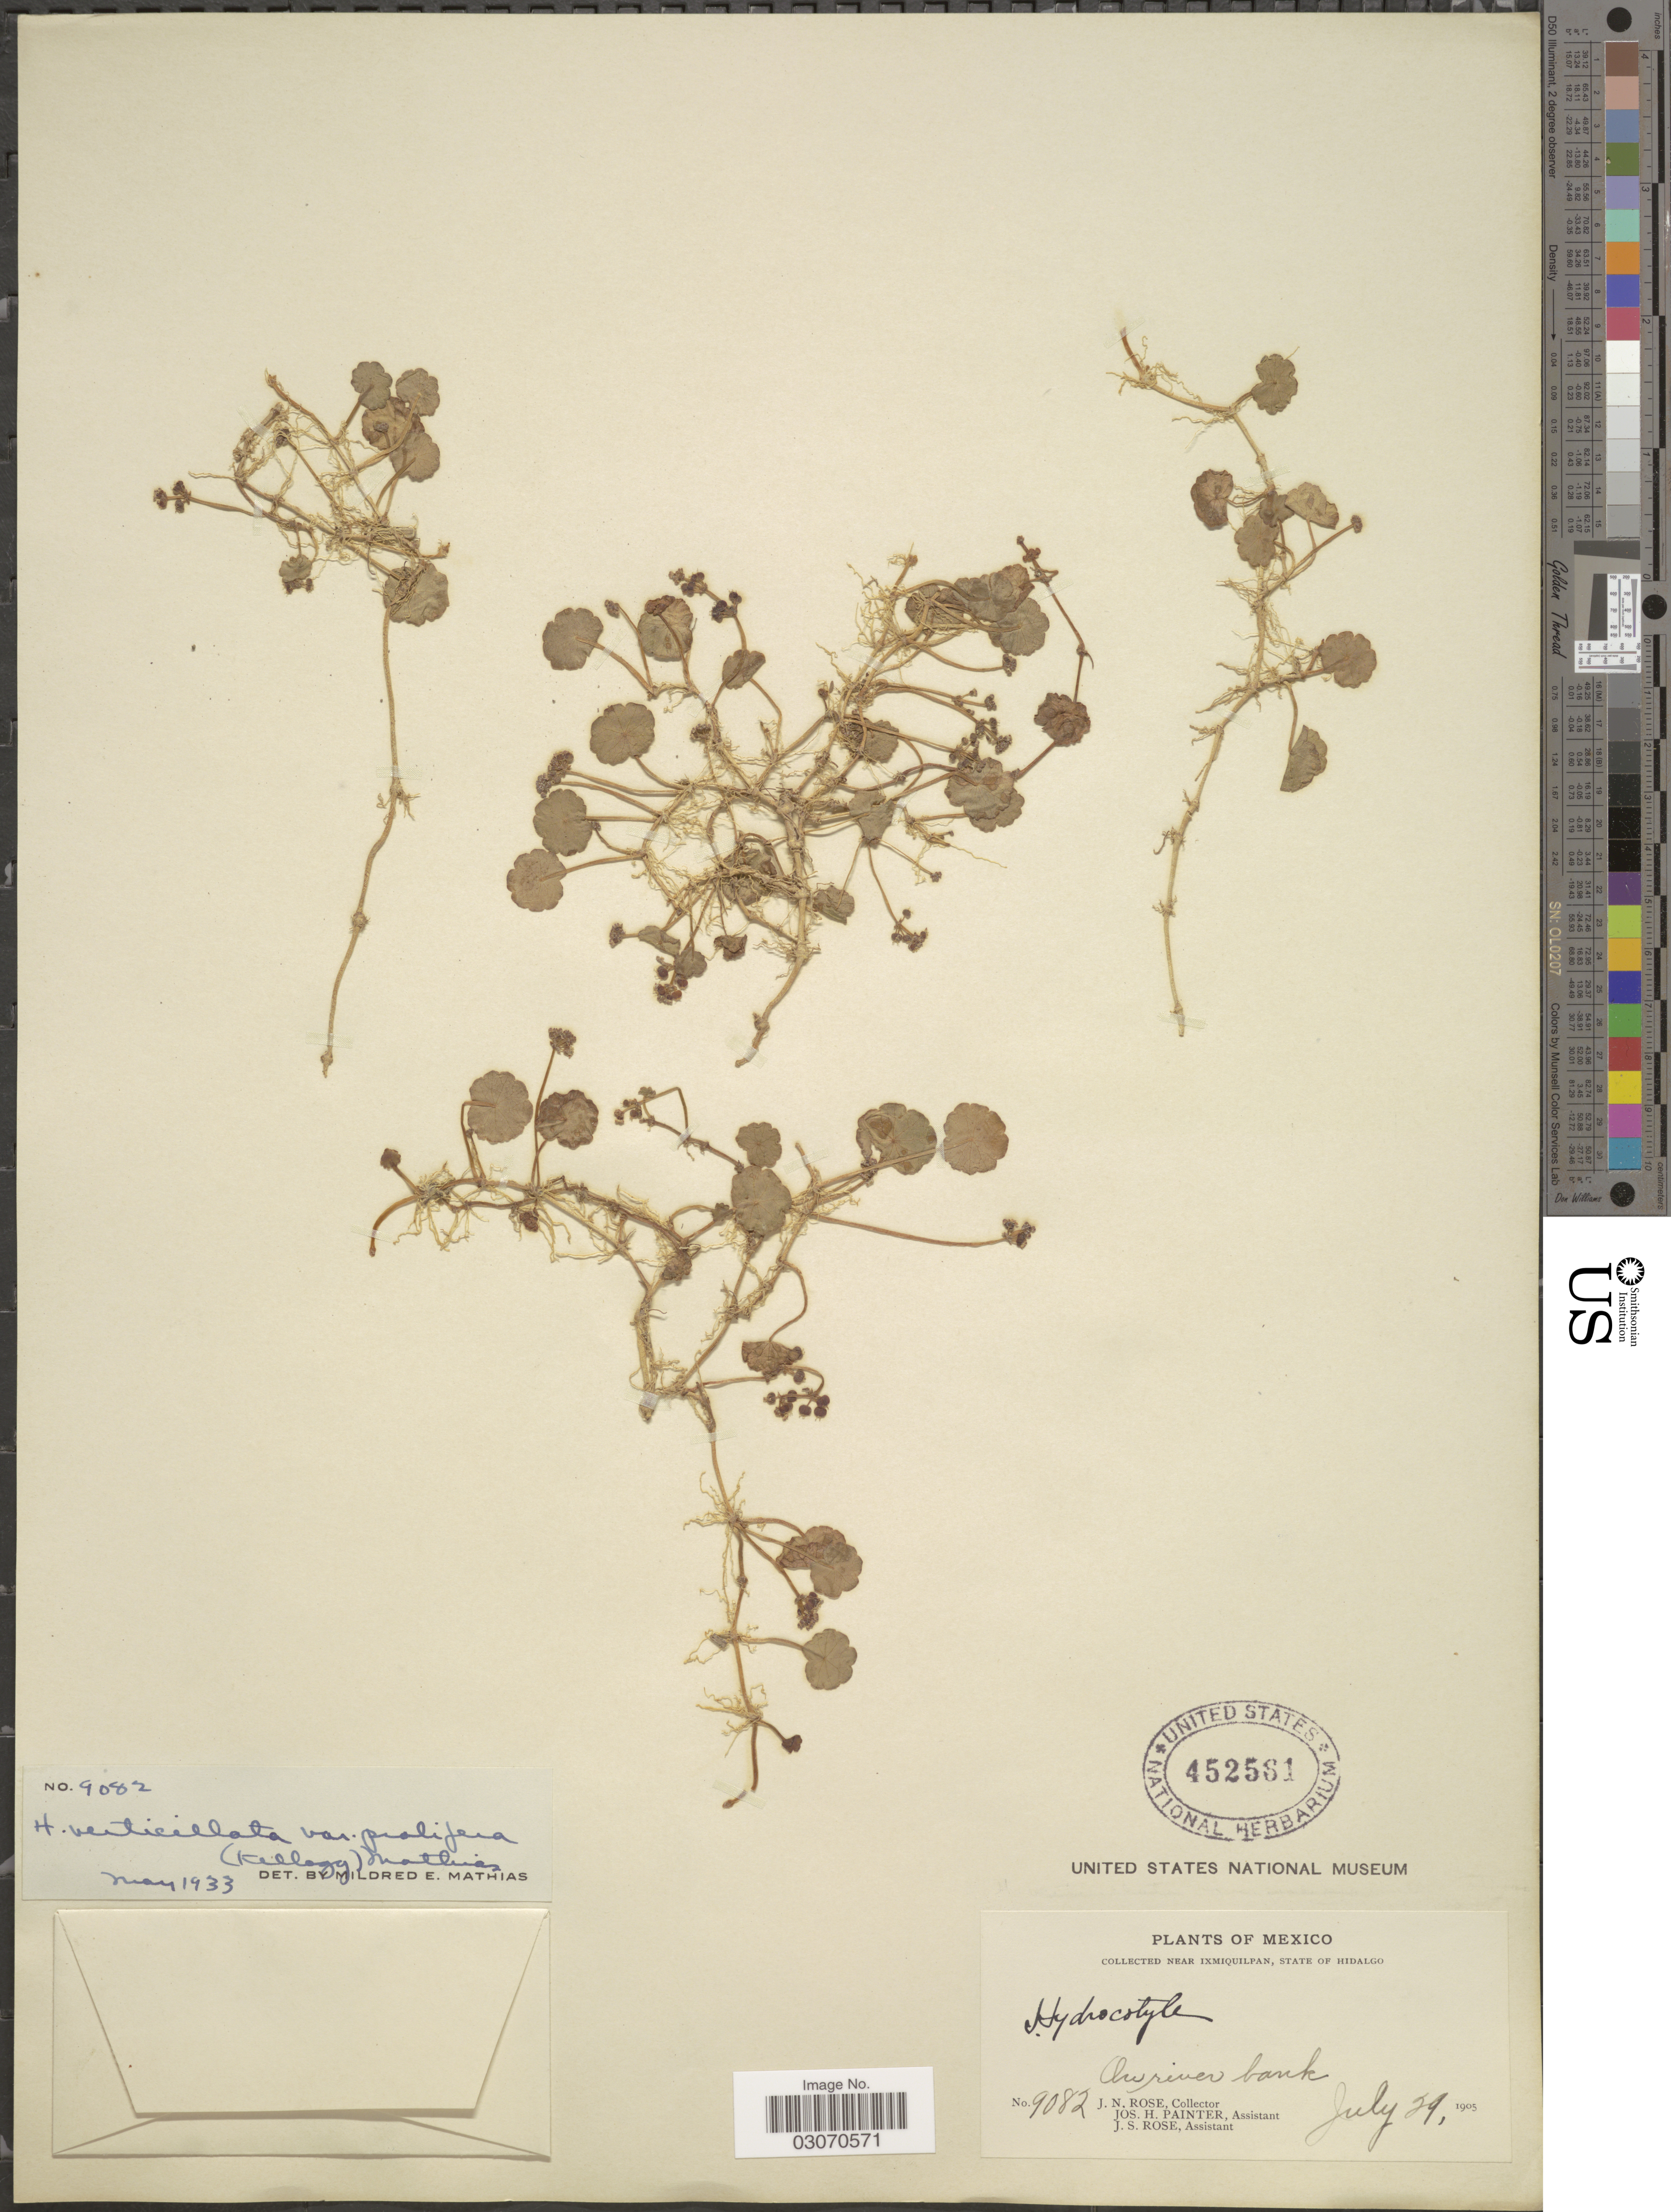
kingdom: Plantae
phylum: Tracheophyta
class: Magnoliopsida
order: Apiales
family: Araliaceae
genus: Hydrocotyle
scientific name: Hydrocotyle verticillata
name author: Thunb.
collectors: J. N. Rose, J. H. Painter & J. S. Rose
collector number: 9082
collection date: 1905-07-29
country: Mexico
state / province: Hidalgo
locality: Near Ixmiquilpan, On river bank.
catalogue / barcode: US 452561